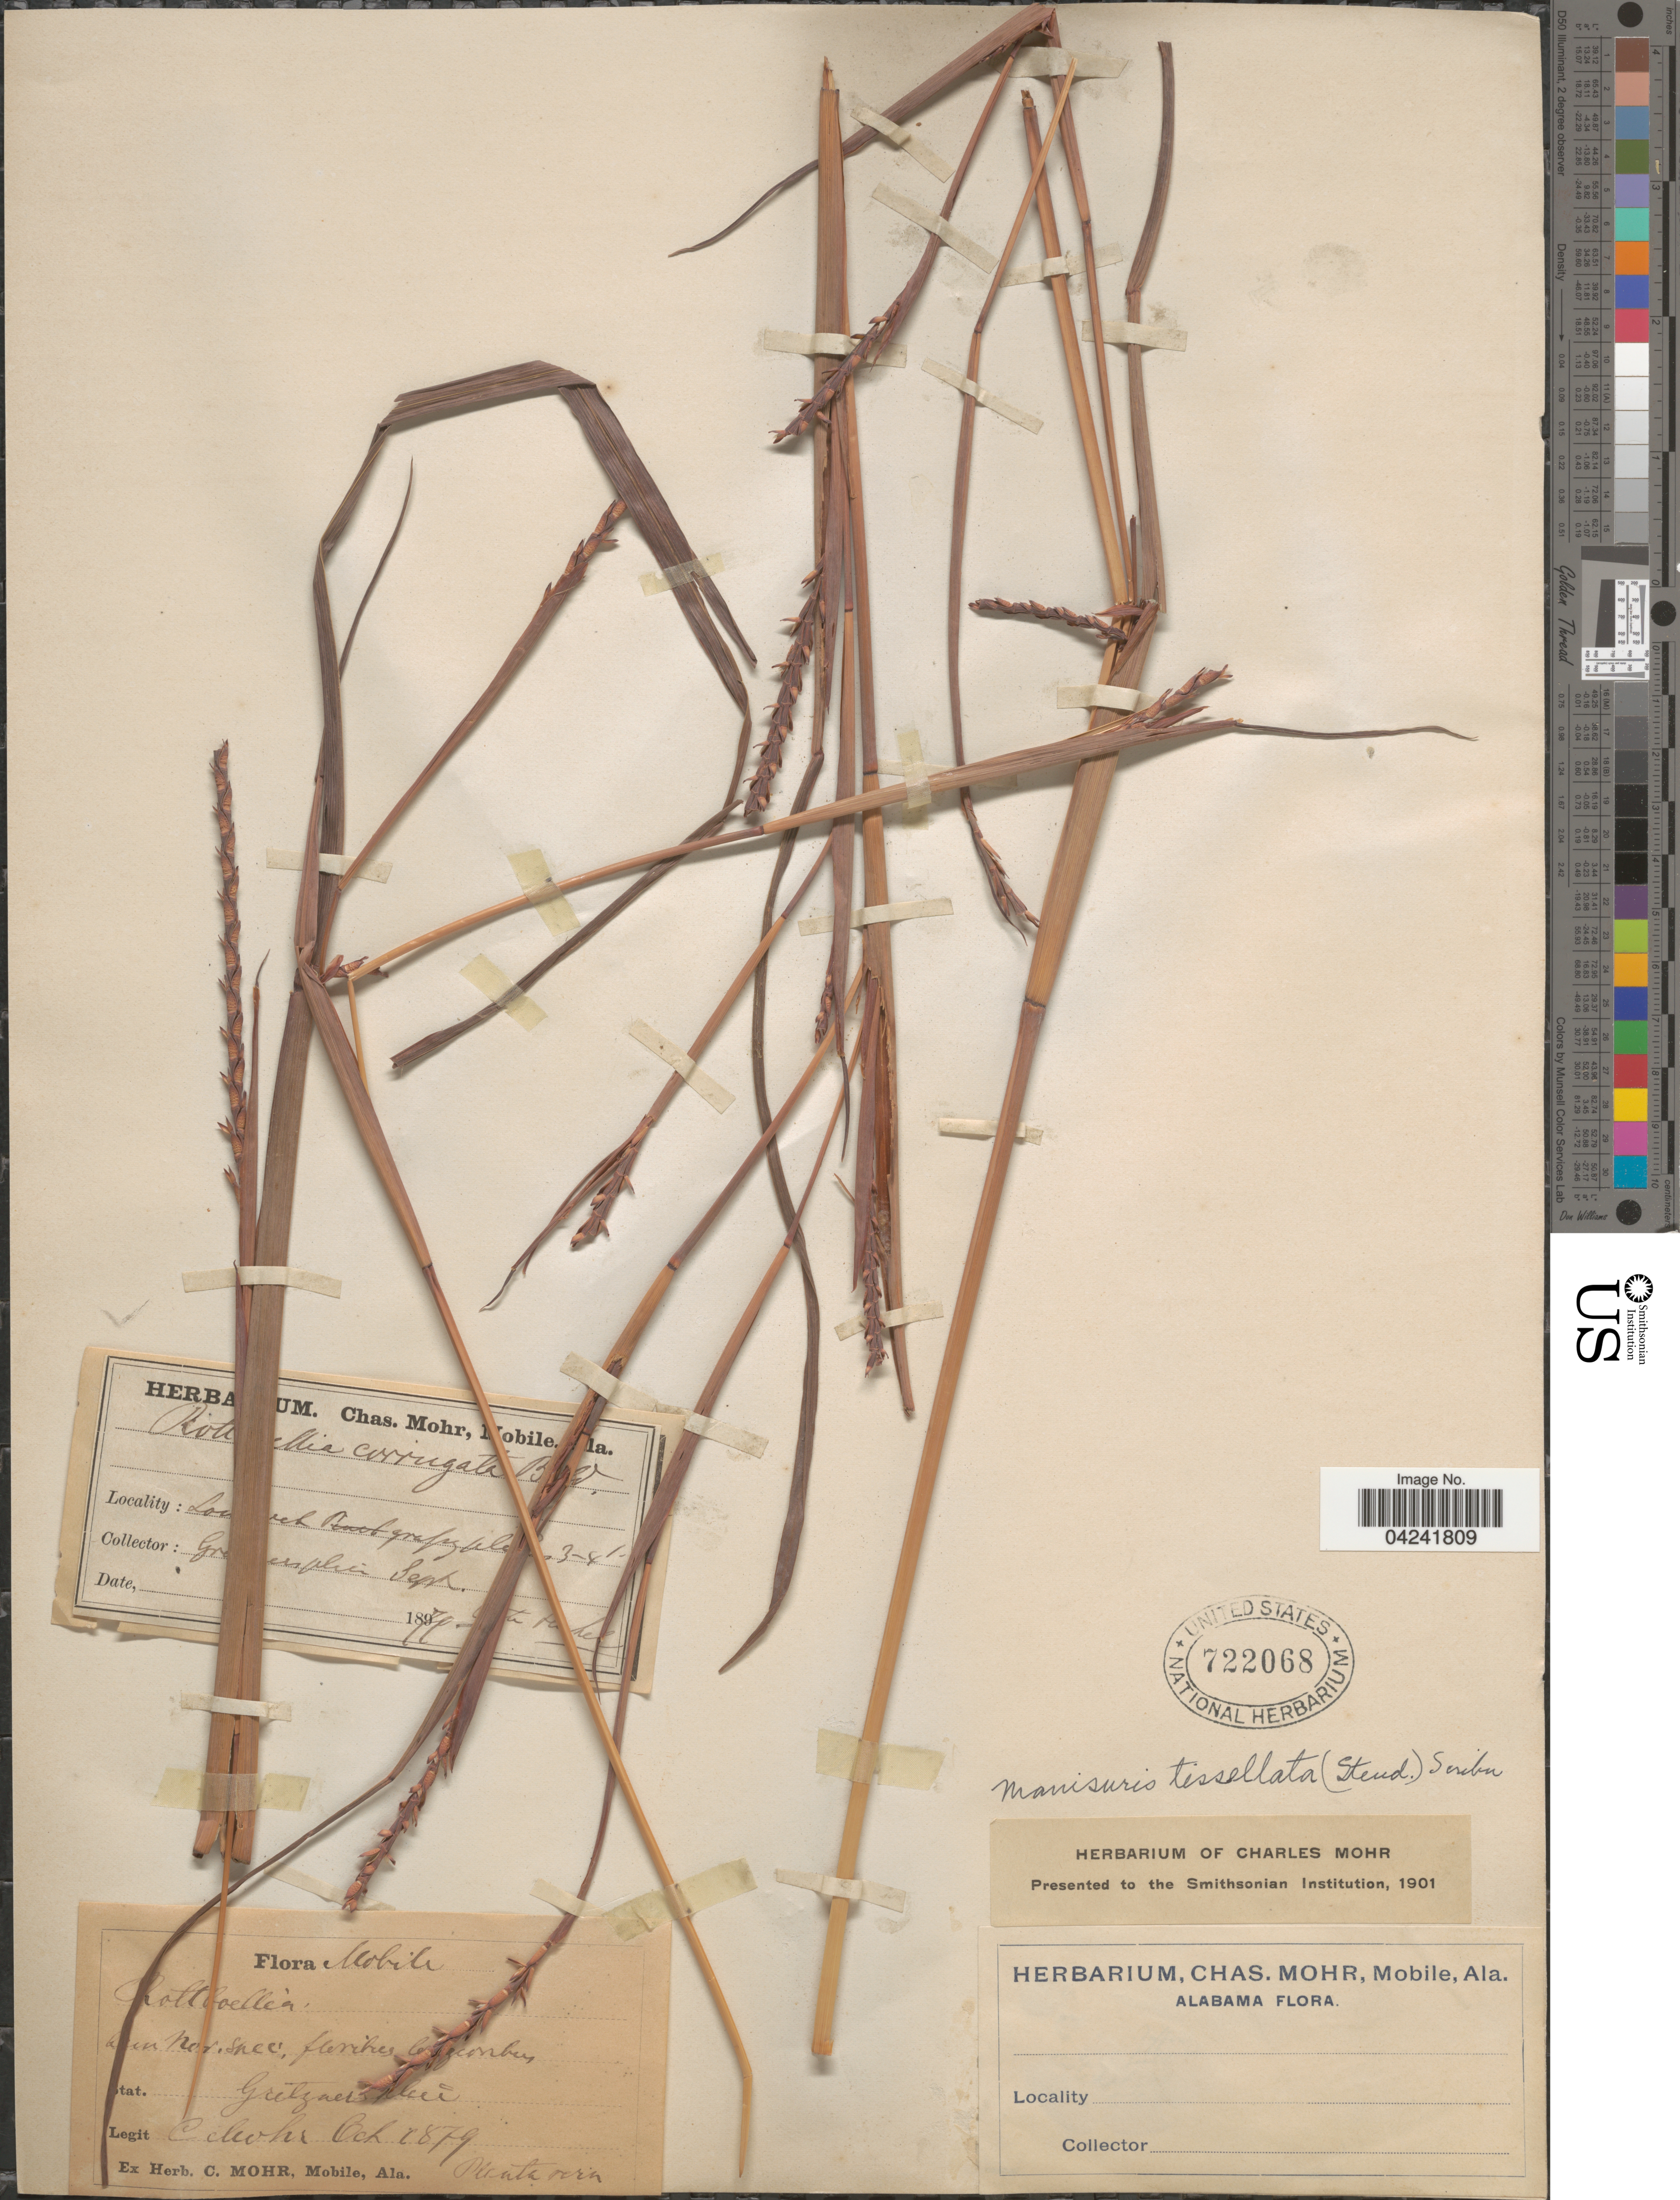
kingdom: Plantae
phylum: Tracheophyta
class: Liliopsida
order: Poales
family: Poaceae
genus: Mnesithea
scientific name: Mnesithea tessellata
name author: (Steud.) de Koning & Sosef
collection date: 1879-09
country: United States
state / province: Alabama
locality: Lo [illegible text]et grassy pl [illegible text].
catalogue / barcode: US 722068-2